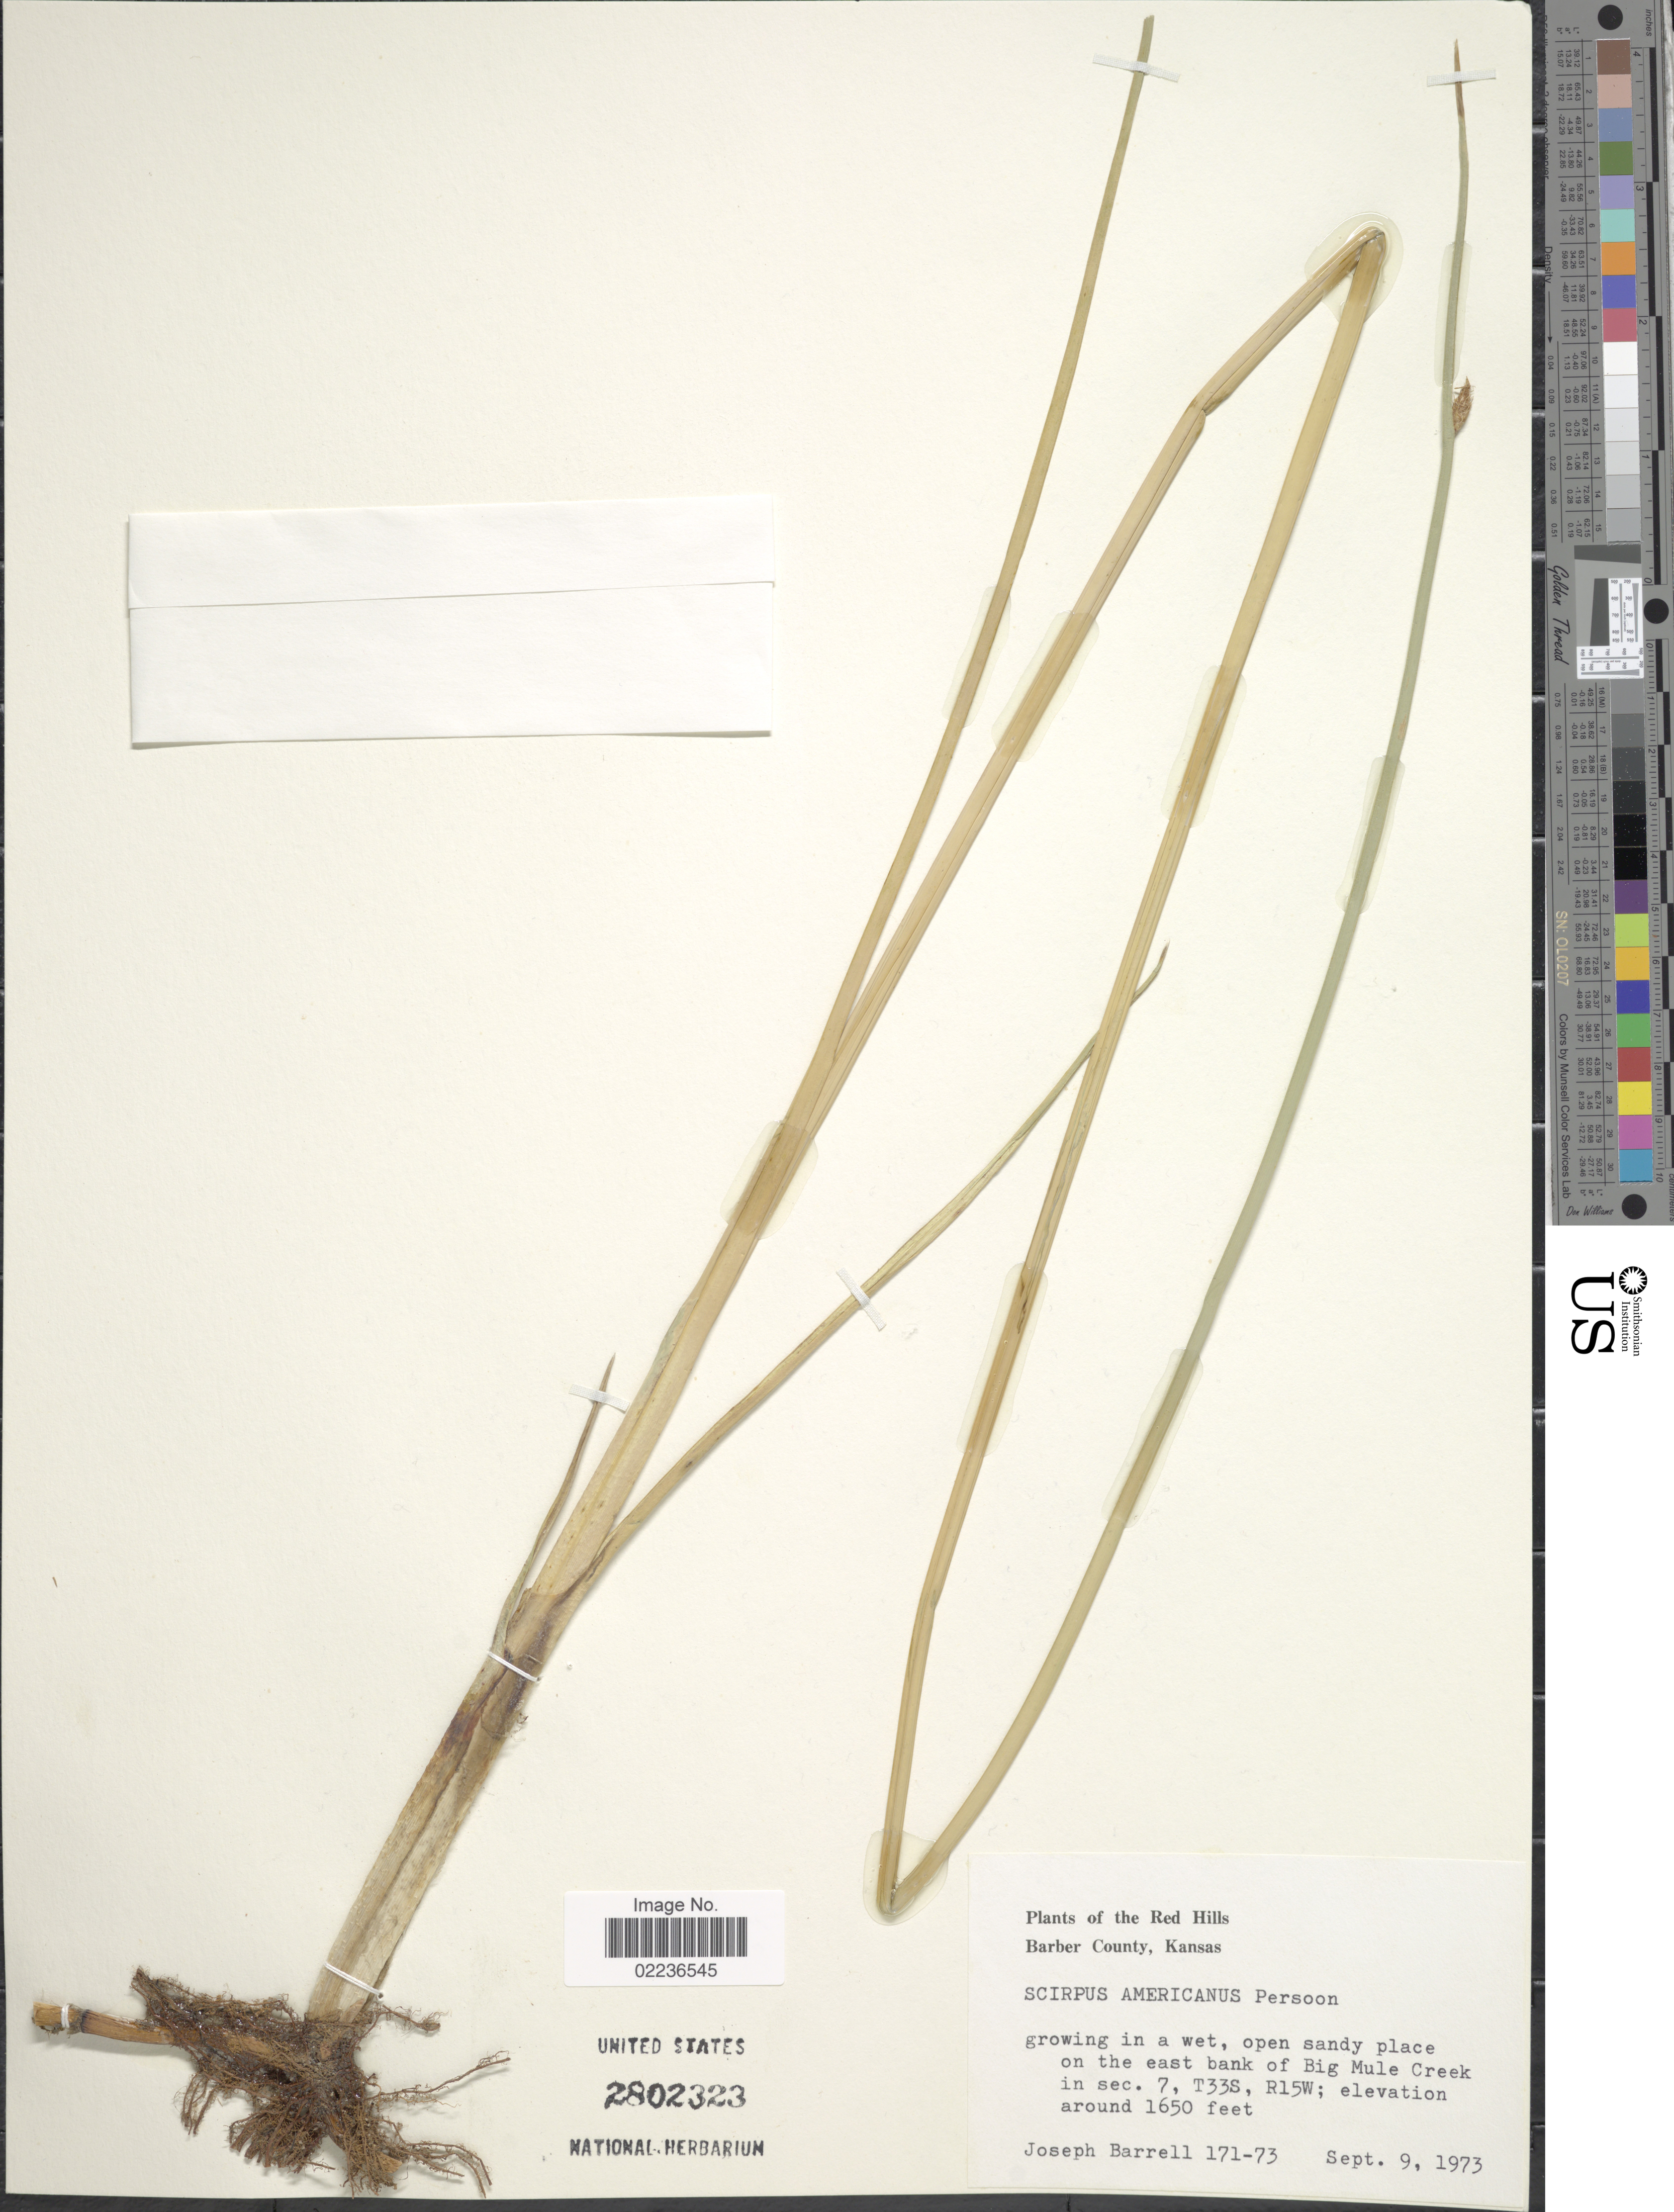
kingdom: Plantae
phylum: Tracheophyta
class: Liliopsida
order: Poales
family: Cyperaceae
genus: Schoenoplectus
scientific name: Schoenoplectus pungens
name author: (Vahl) Palla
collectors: J. Barrell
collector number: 171-73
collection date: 1973-09-09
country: United States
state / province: Kansas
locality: Red Hills, Barber County, growing in a wet, open sandy place on the east bank of Big Mule Creek in sec. 7, T33S, R15W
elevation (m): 503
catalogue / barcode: US 2802323